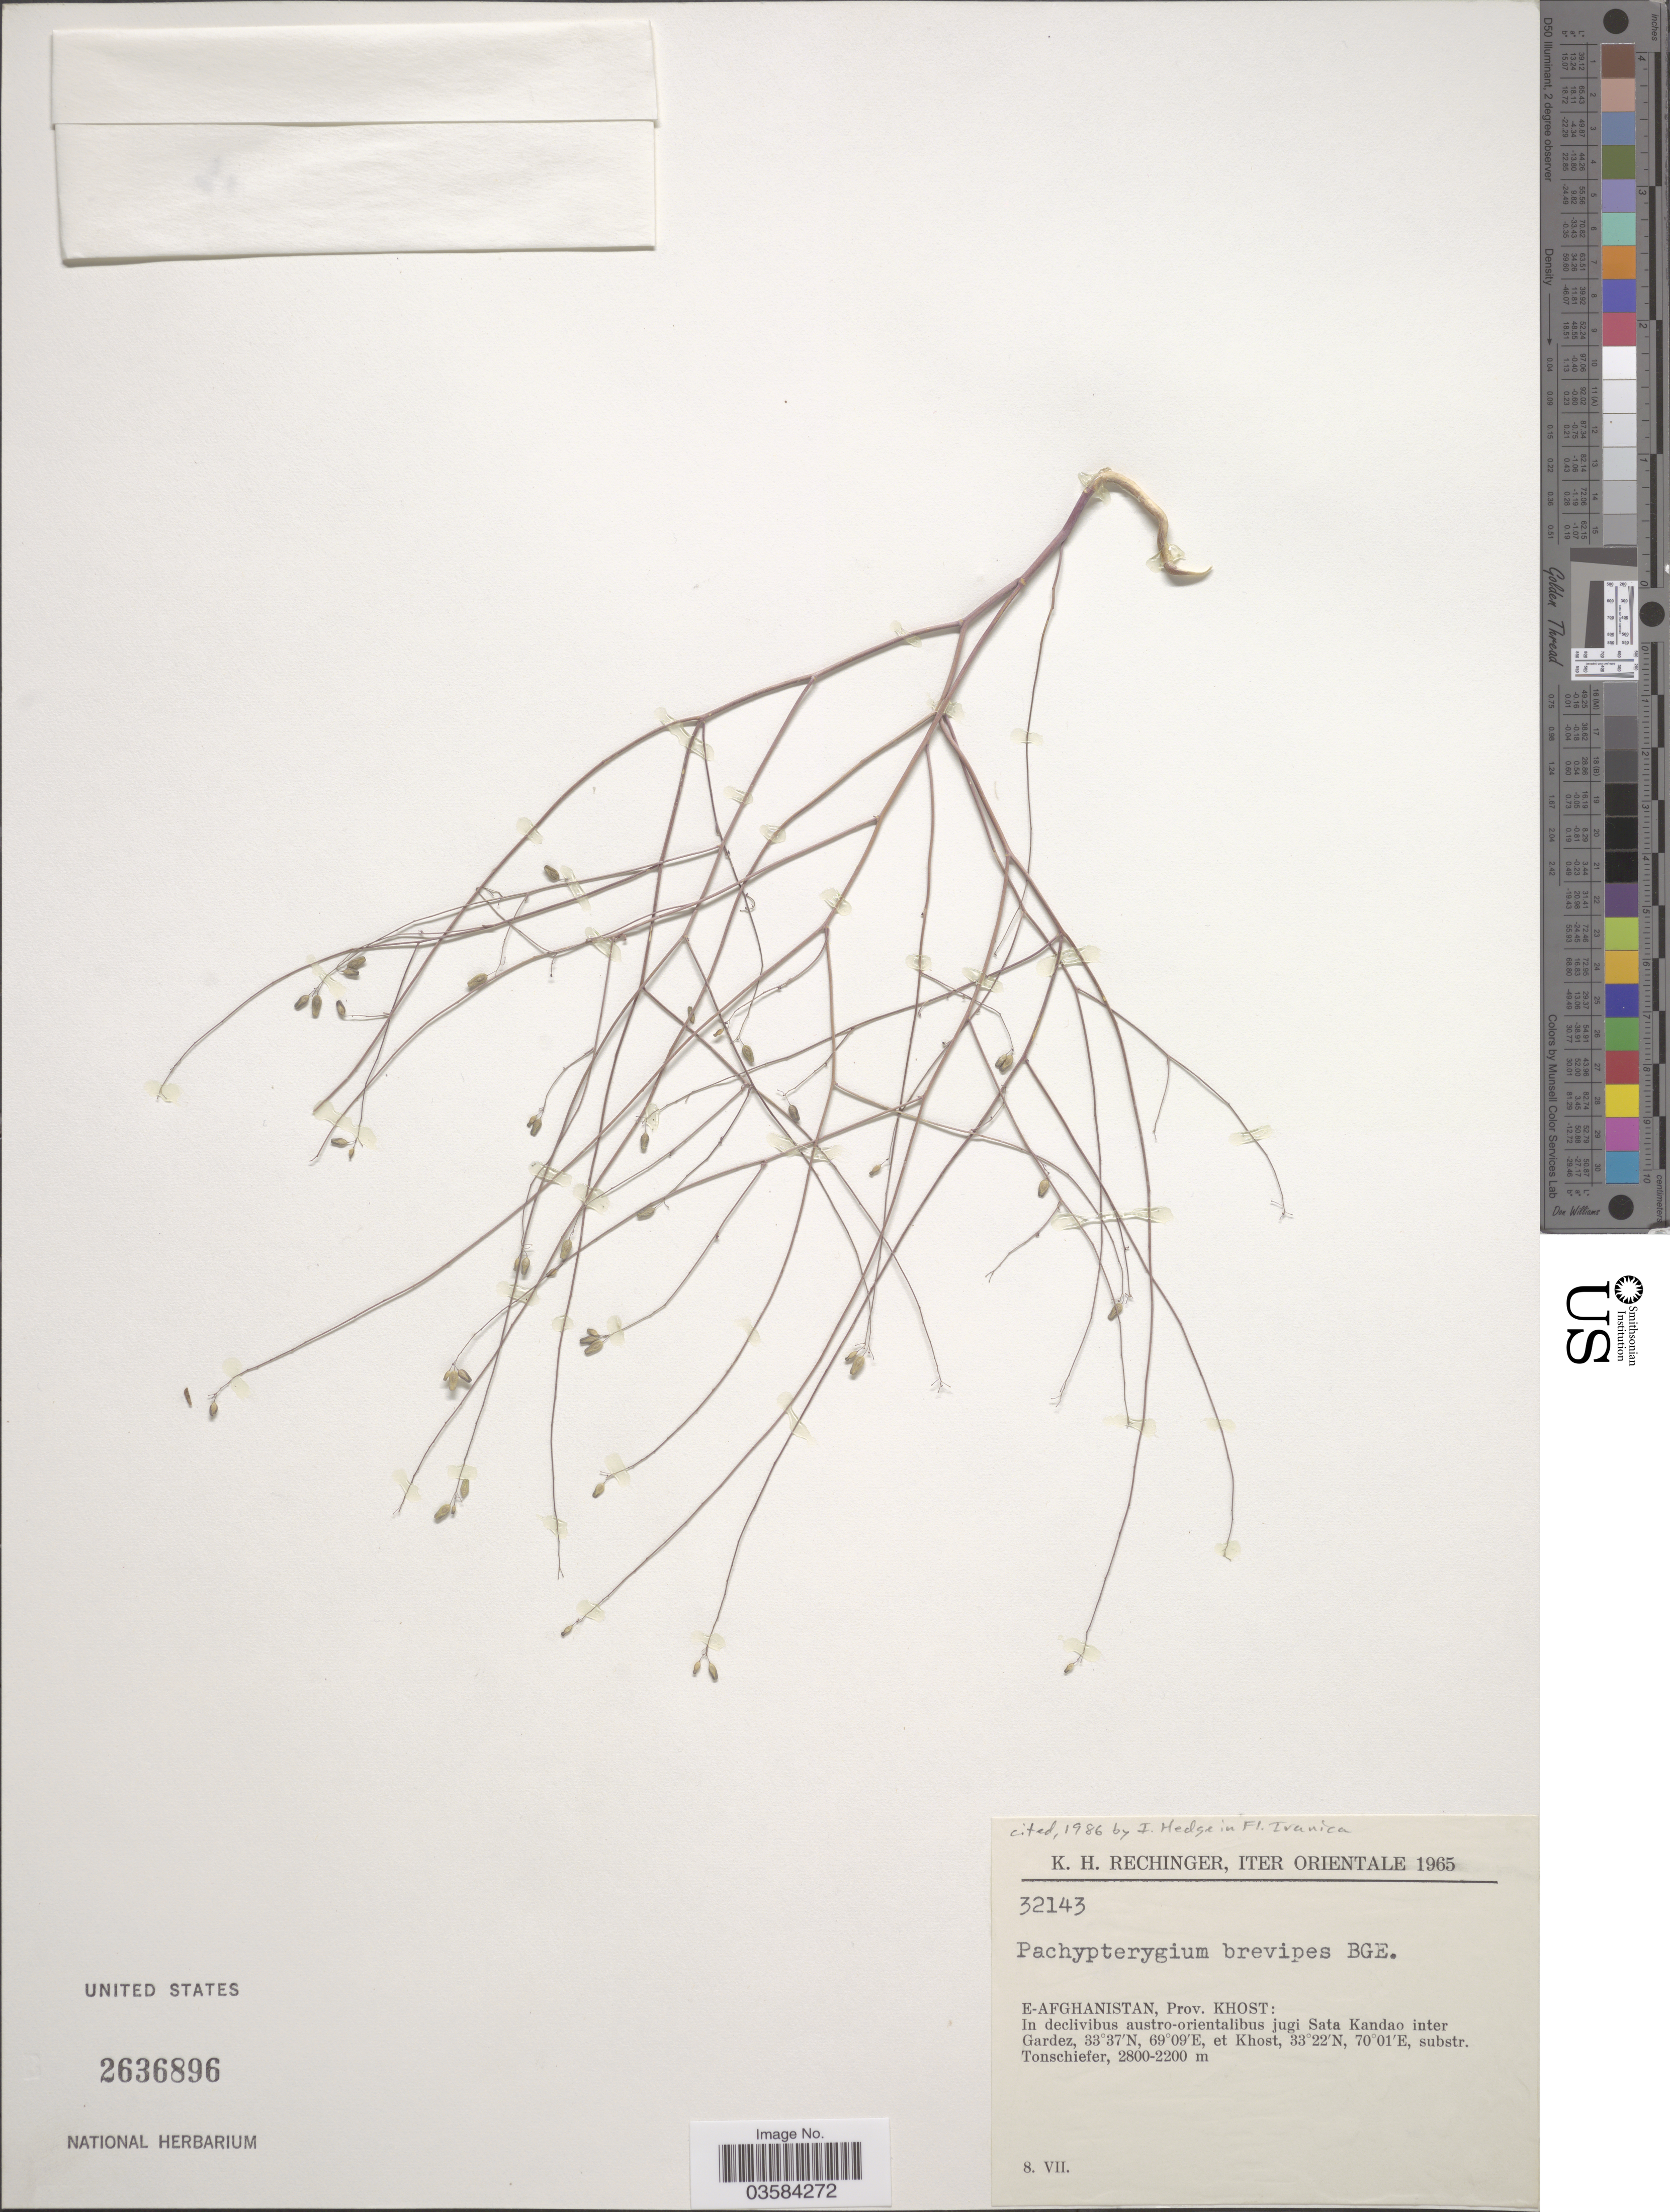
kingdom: Plantae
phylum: Tracheophyta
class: Magnoliopsida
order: Brassicales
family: Brassicaceae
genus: Pachypterygium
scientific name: Pachypterygium brevipes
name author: Bunge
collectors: K. H. Rechinger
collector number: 32143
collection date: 1965-07-08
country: Afghanistan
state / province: Khost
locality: Iter Orientale. E-Afghanistan. In declivibus austro-orientalibus jugi Sata Kandao inter Gardez, et Khost, substr. Tonschiefer.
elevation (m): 2200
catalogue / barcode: US 2636896